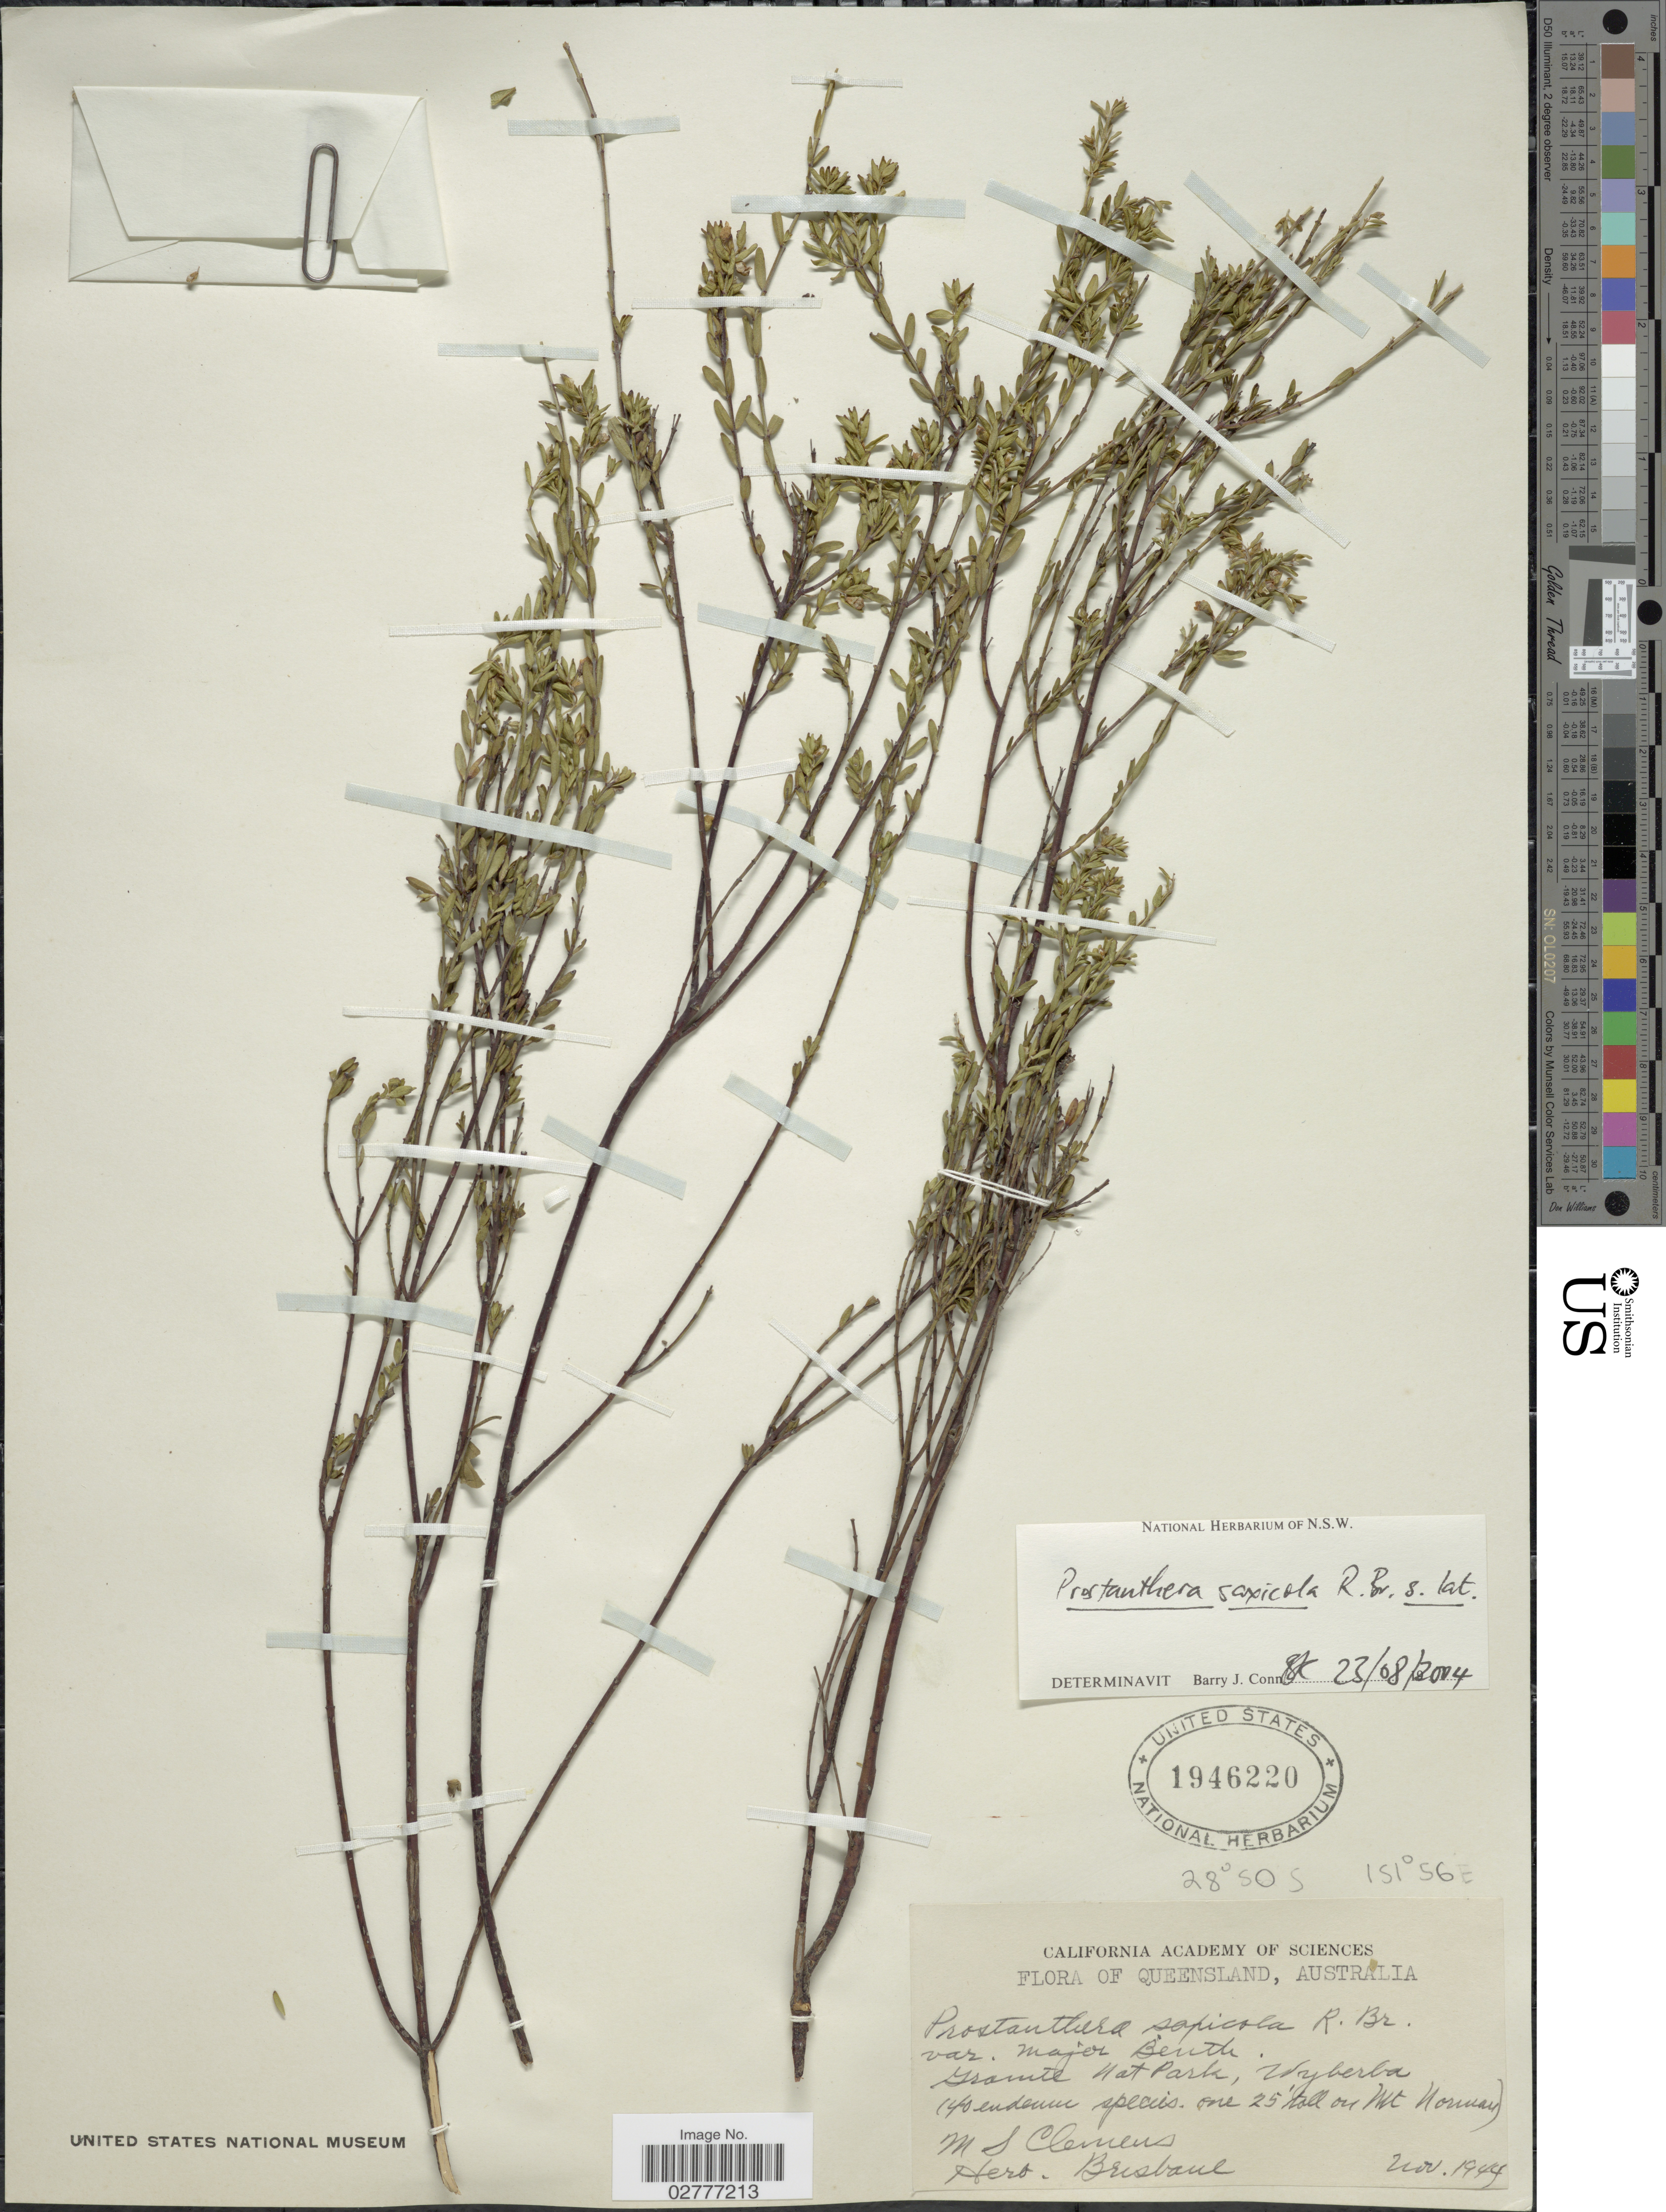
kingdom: Plantae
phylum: Tracheophyta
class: Magnoliopsida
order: Lamiales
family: Lamiaceae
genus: Prostanthera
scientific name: Prostanthera saxicola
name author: R. Br.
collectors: M. S. Clemens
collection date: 1949-11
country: Australia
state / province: Queensland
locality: Granite Nat. Park, Wyberba. (Mt Norman).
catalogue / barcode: US 1946220